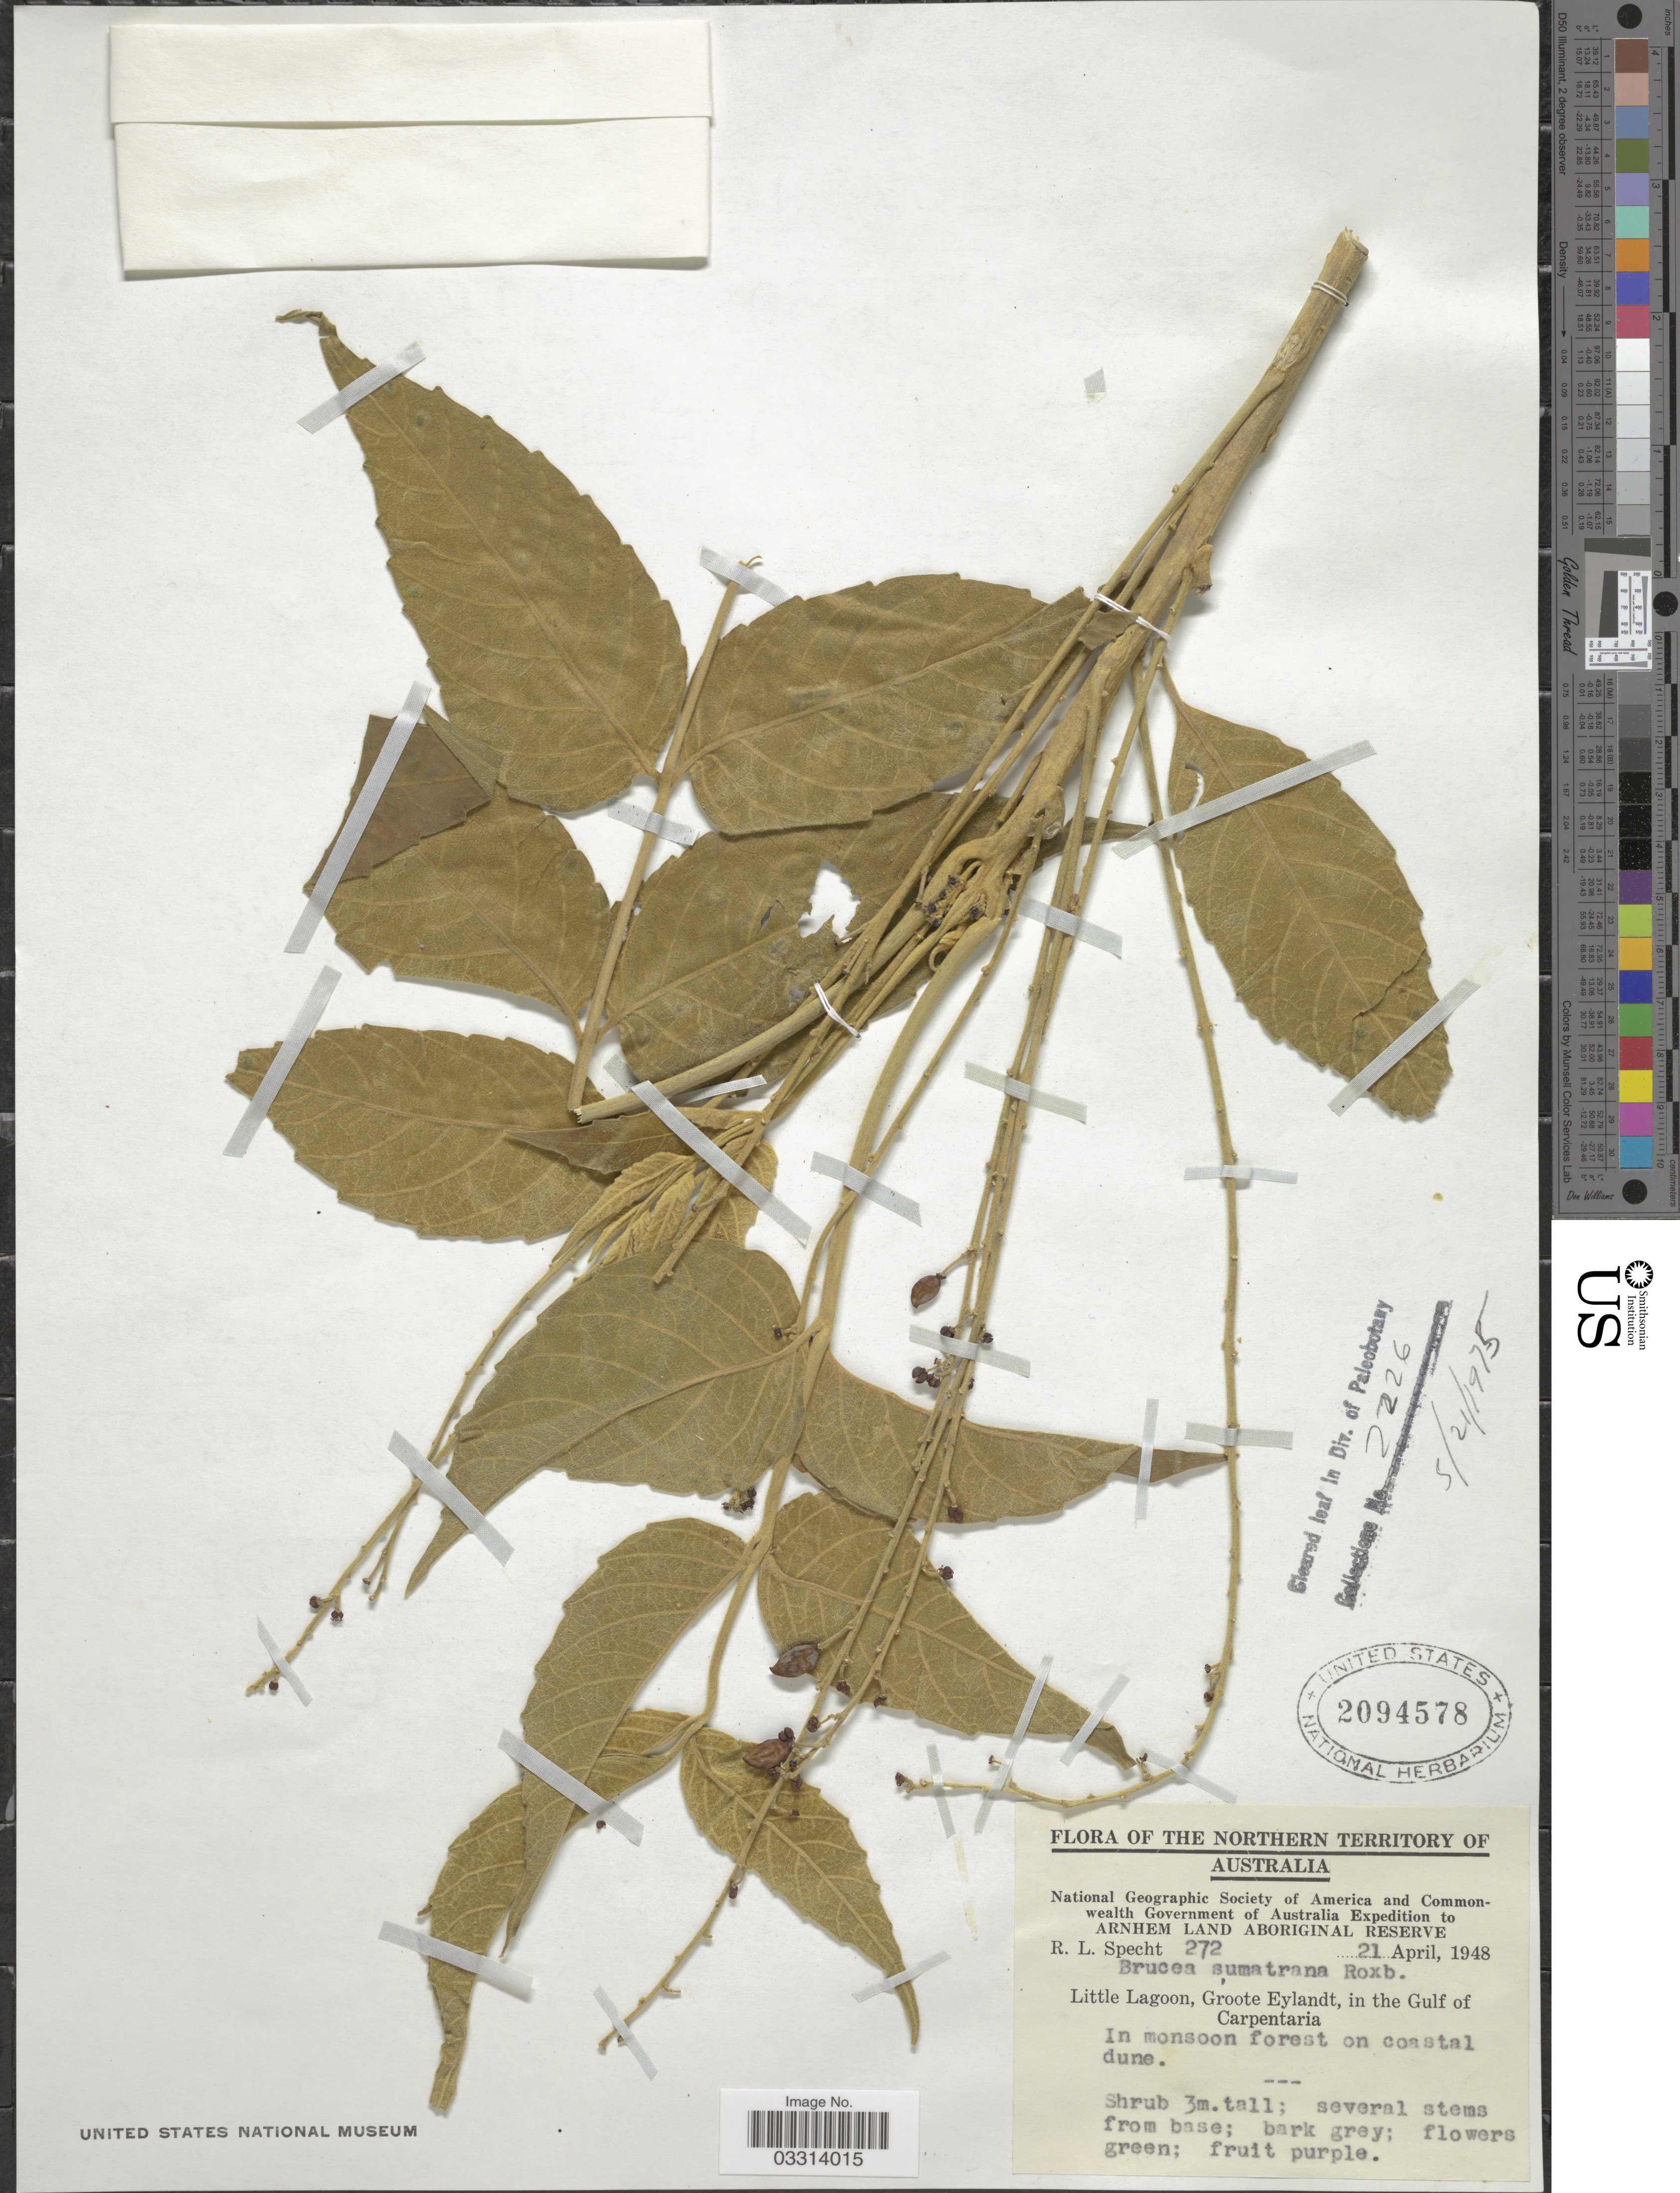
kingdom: Plantae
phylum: Tracheophyta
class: Magnoliopsida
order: Sapindales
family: Simaroubaceae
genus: Brucea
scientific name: Brucea sumatrana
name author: Roxb.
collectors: R. L. Specht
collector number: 272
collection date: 1948-04-21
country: Australia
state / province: Northern Territory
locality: Arnhem Land Aboriginal Reserve. Little Lagoon, Groote Eylandt, in the Gulf of Carpentaria.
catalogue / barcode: US 2094578